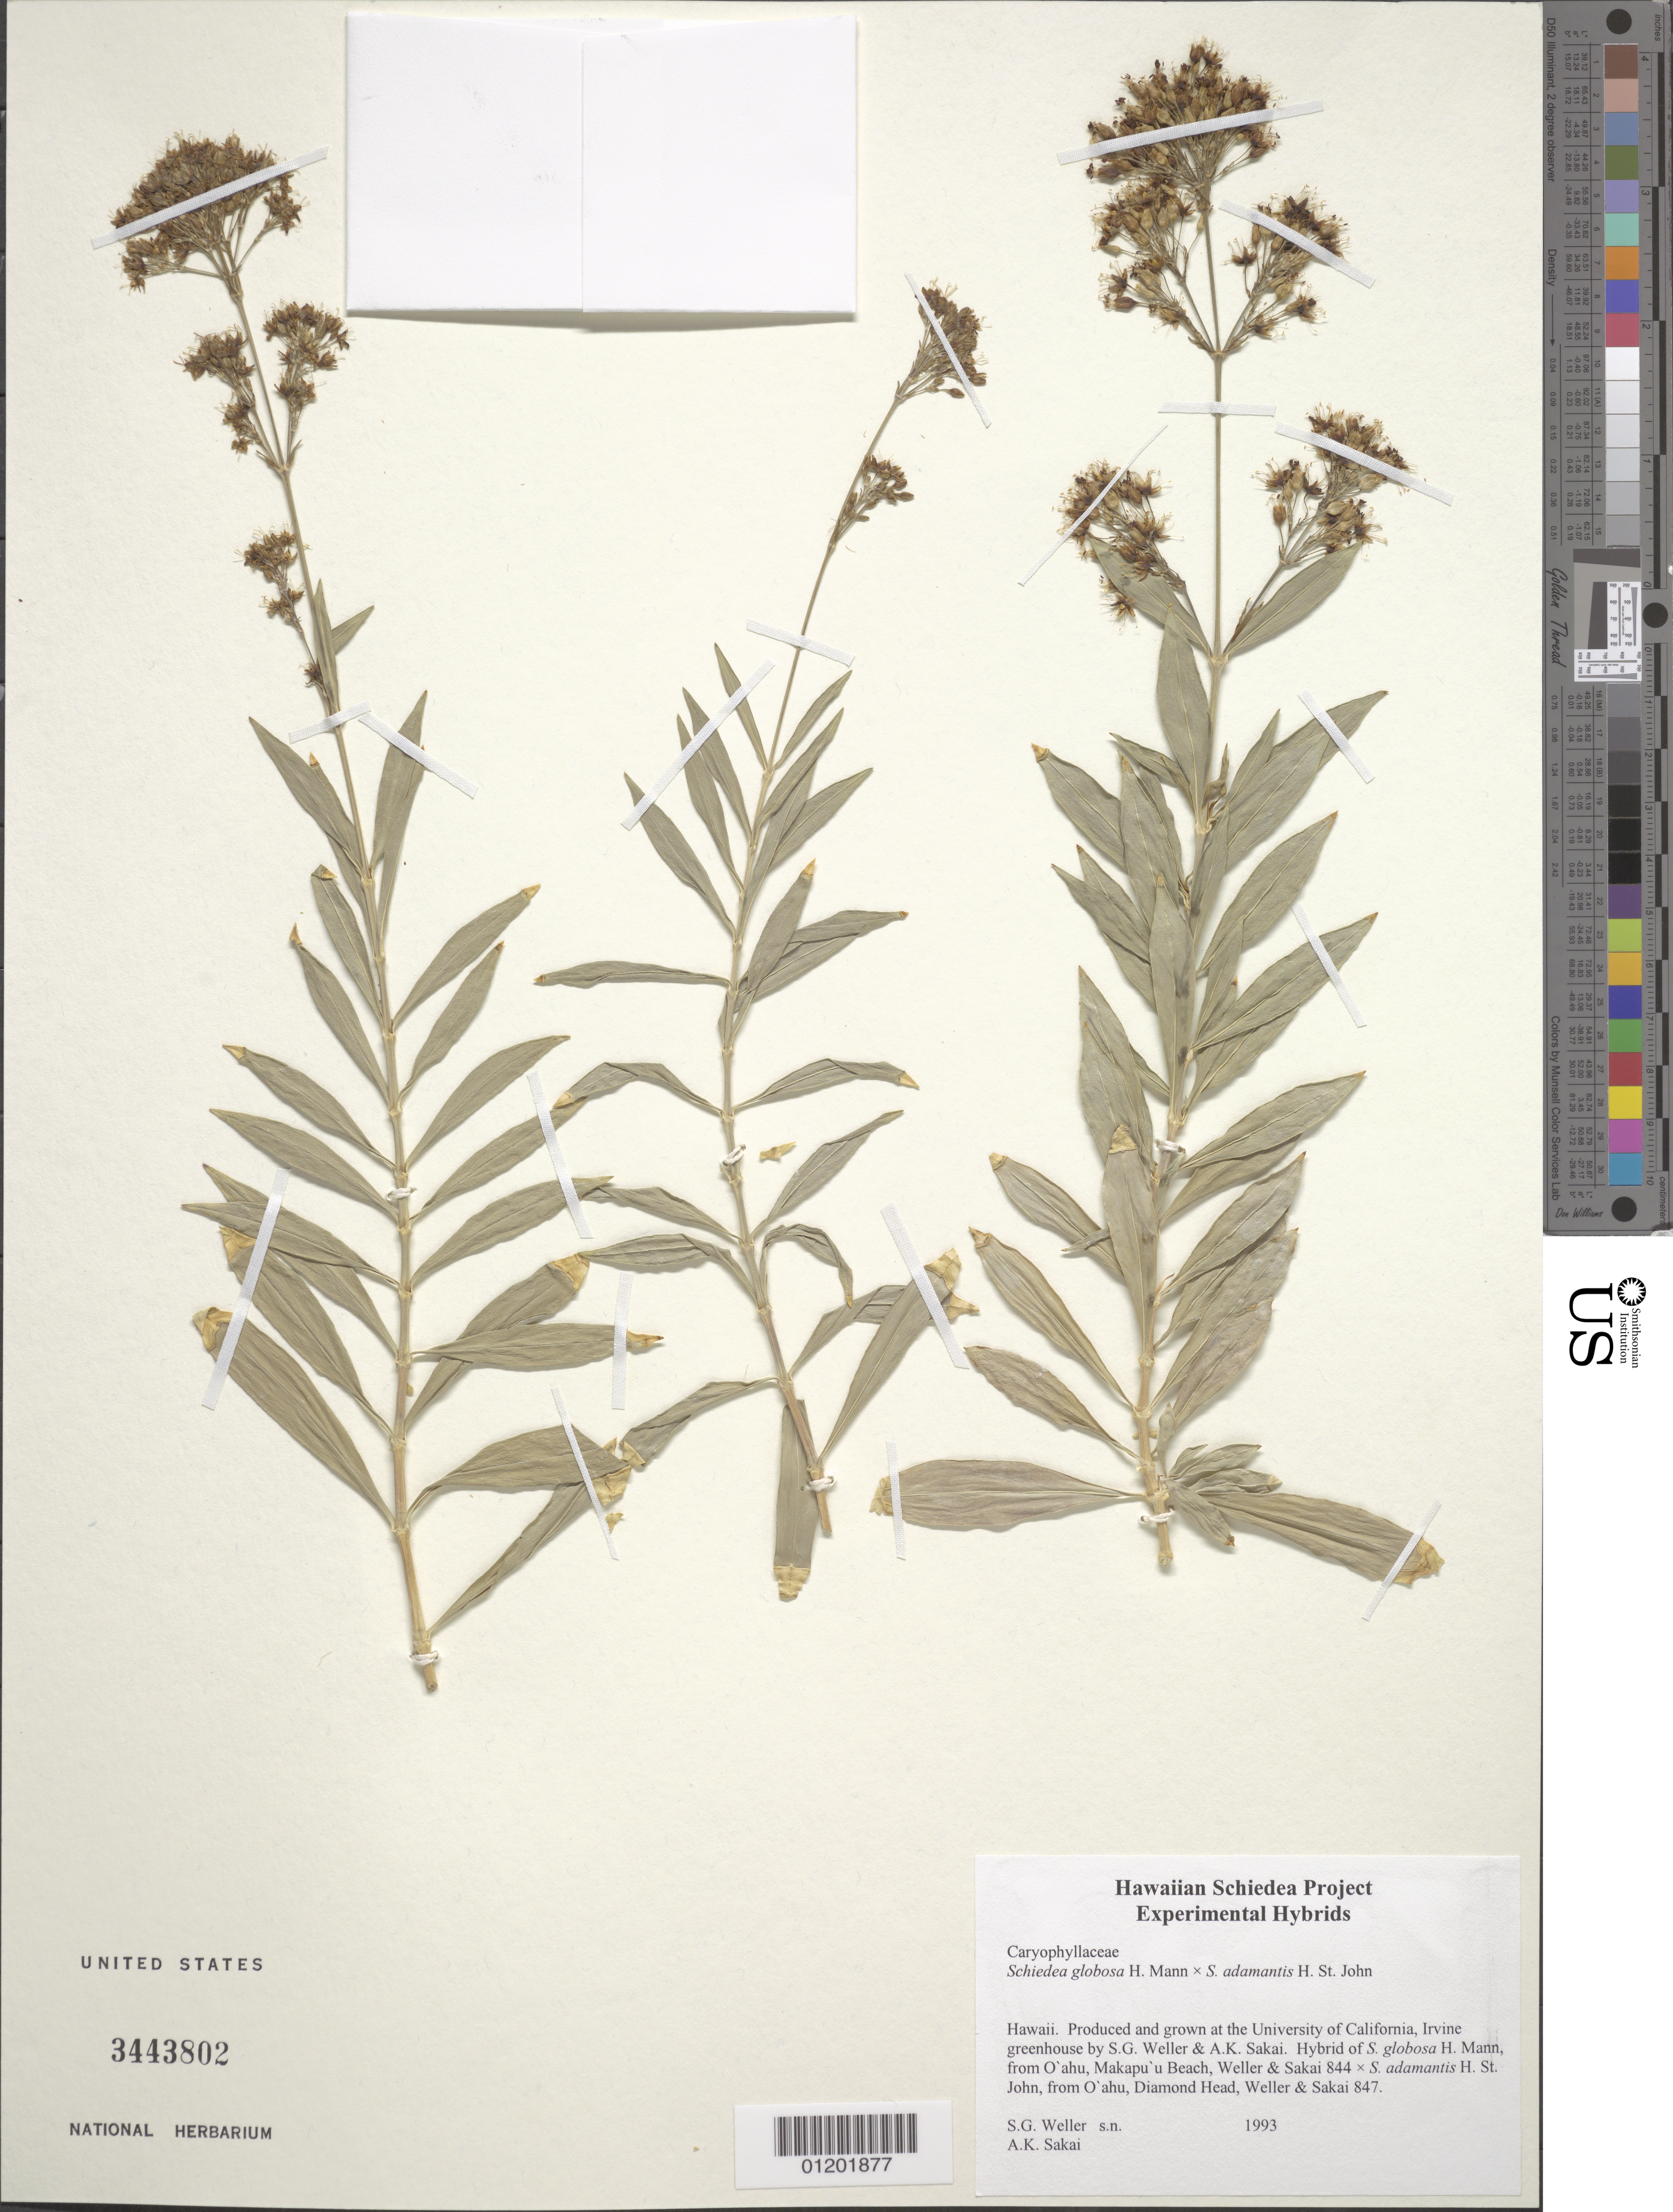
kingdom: Plantae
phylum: Tracheophyta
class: Magnoliopsida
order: Caryophyllales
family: Caryophyllaceae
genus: Schiedea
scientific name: Schiedea adamantis x S. globosa H. Mann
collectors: S. G. Weller & A. Sakai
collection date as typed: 1993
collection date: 1993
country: United States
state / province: California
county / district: Orange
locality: University of California, Irvine greenhouse.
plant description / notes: Hybrid of S. globosa H. Mann [from O'ahu, Makapu'u Beach, Weller & Sakai 844] x S. adamantis H. St. John [from O'ahu, Diamond Head, Weller & Sakai 847].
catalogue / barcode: US 3443802